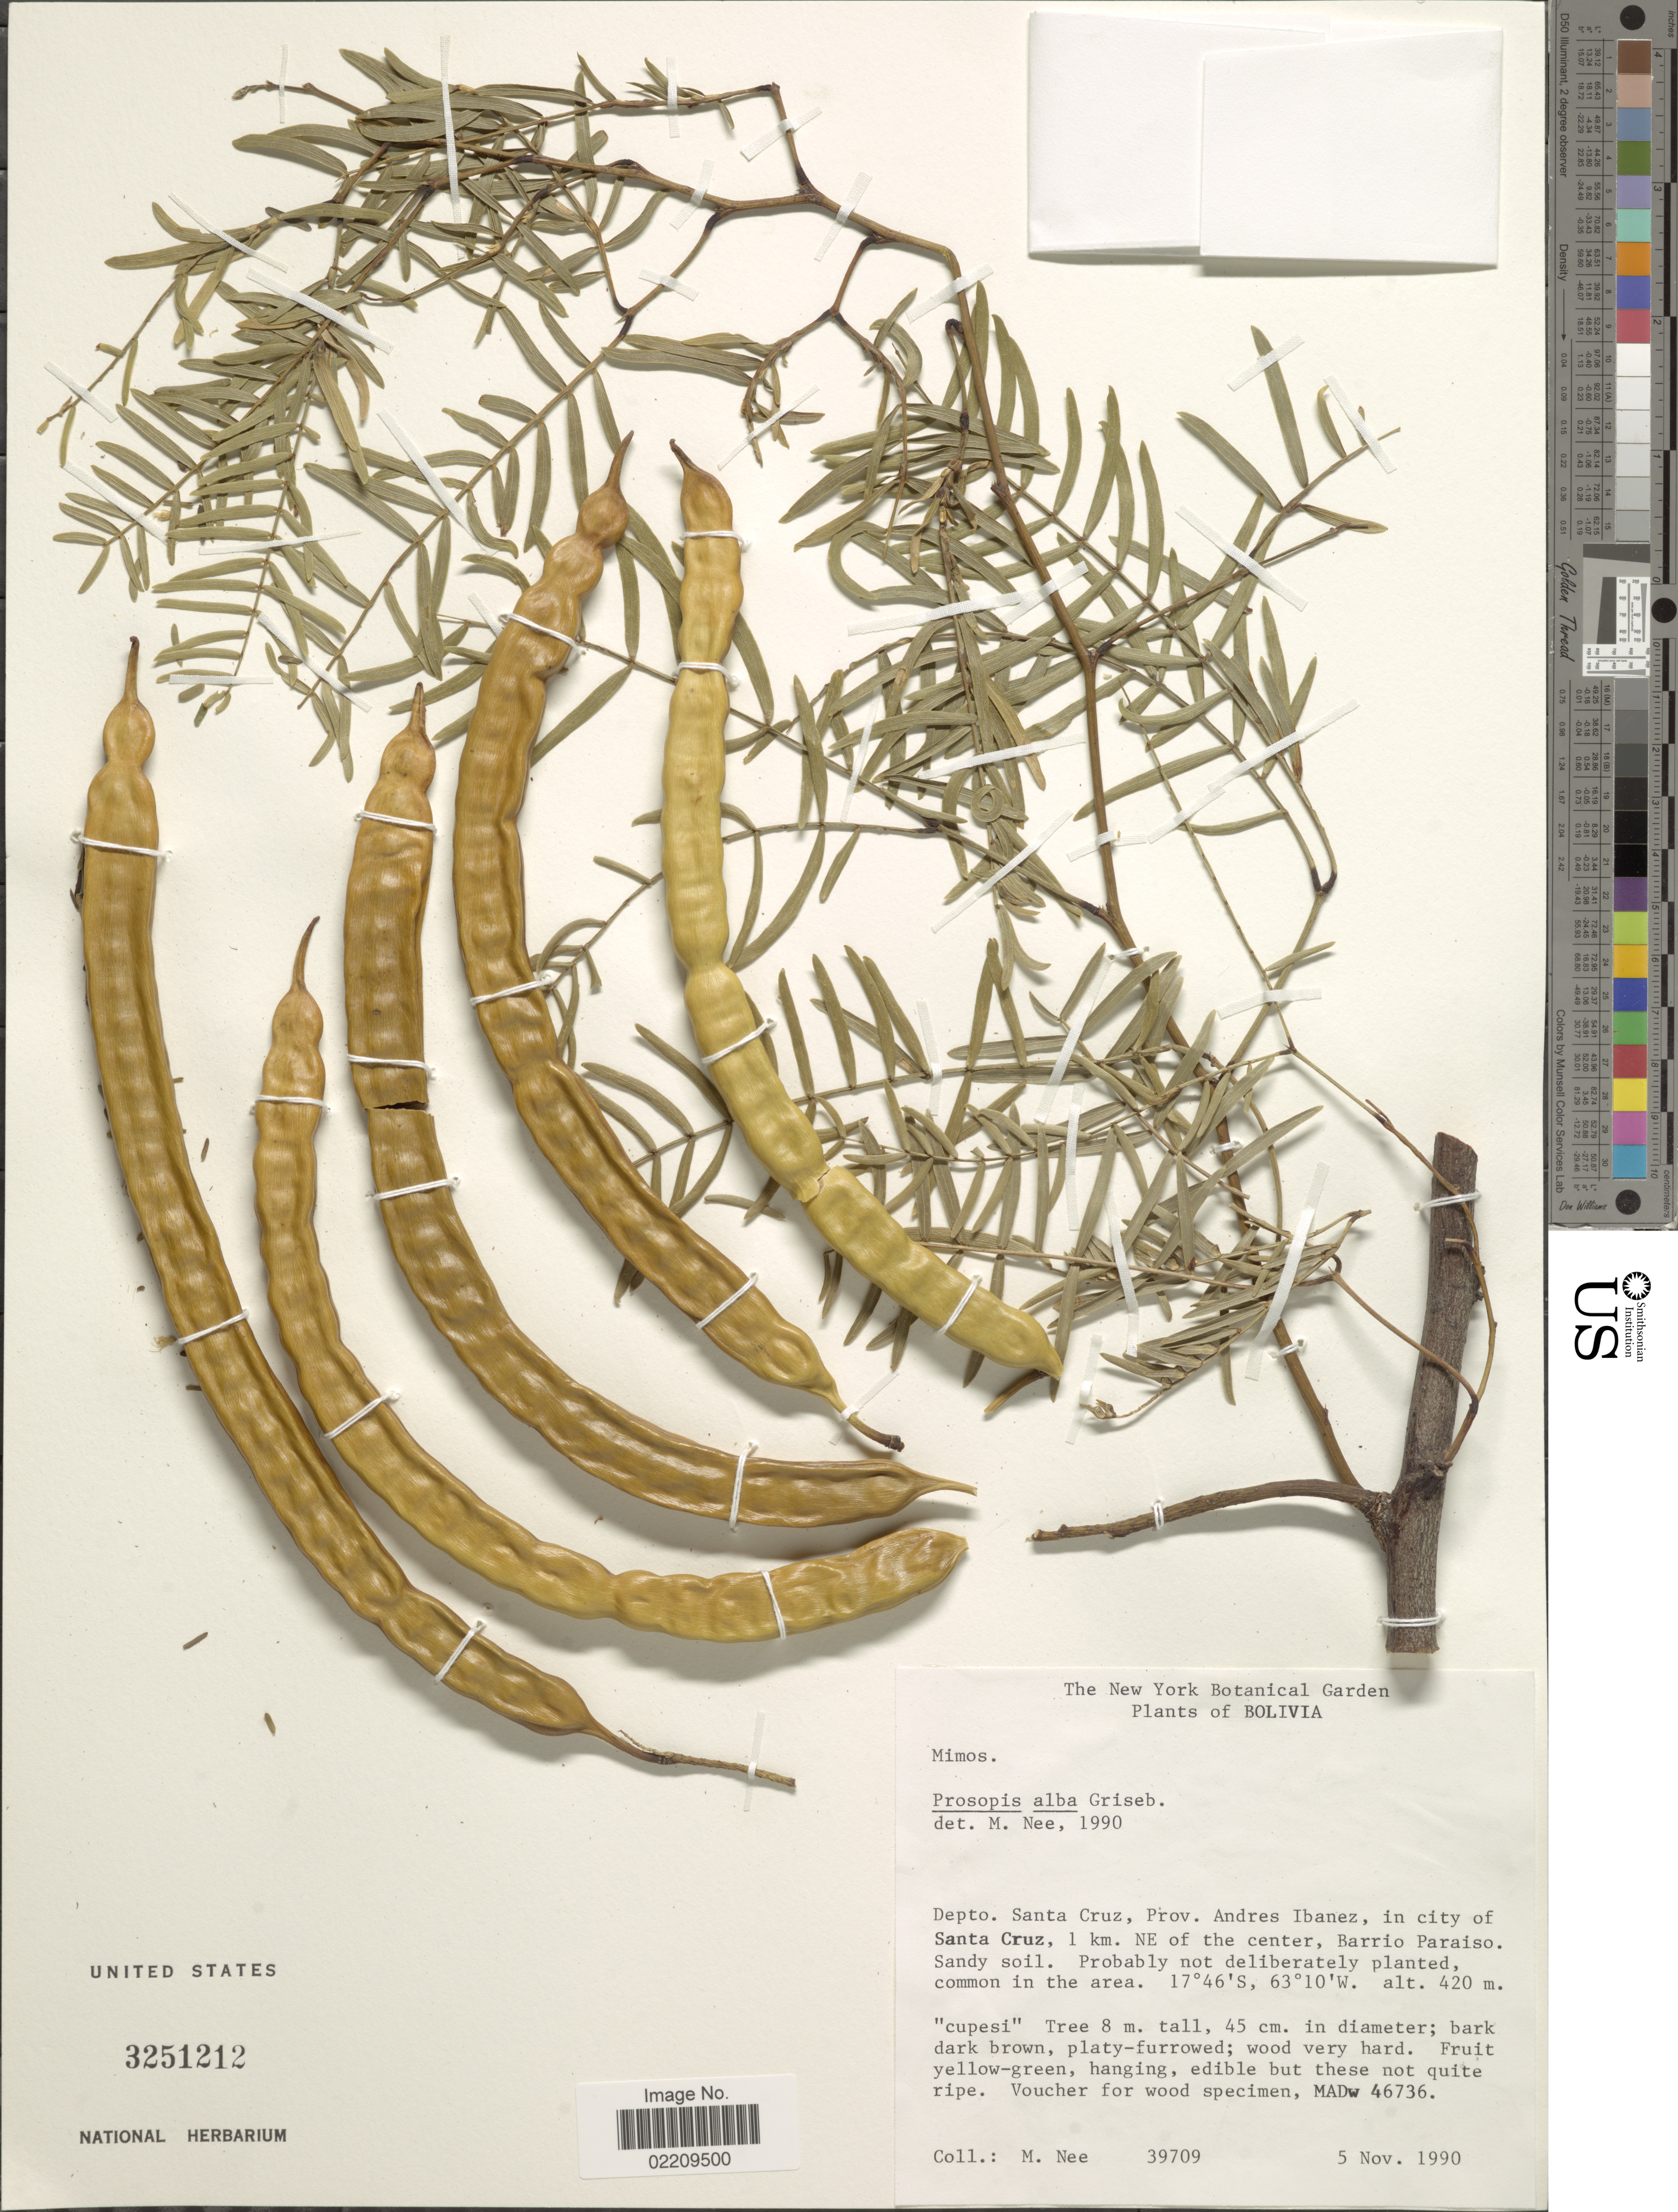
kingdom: Plantae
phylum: Tracheophyta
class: Magnoliopsida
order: Fabales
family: Fabaceae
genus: Neltuma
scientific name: Neltuma alba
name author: (Griseb.) C. E. Hughes & G.P. Lewis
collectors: M. Nee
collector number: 39709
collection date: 1990-11-05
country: Bolivia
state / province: Santa Cruz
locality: Depto. Santa Cruz, Prov. Andres Ibanez, in city of Santa Cruz., 1 km. NE of the center,Barrio Paraiso.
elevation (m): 420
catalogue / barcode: US 3251212